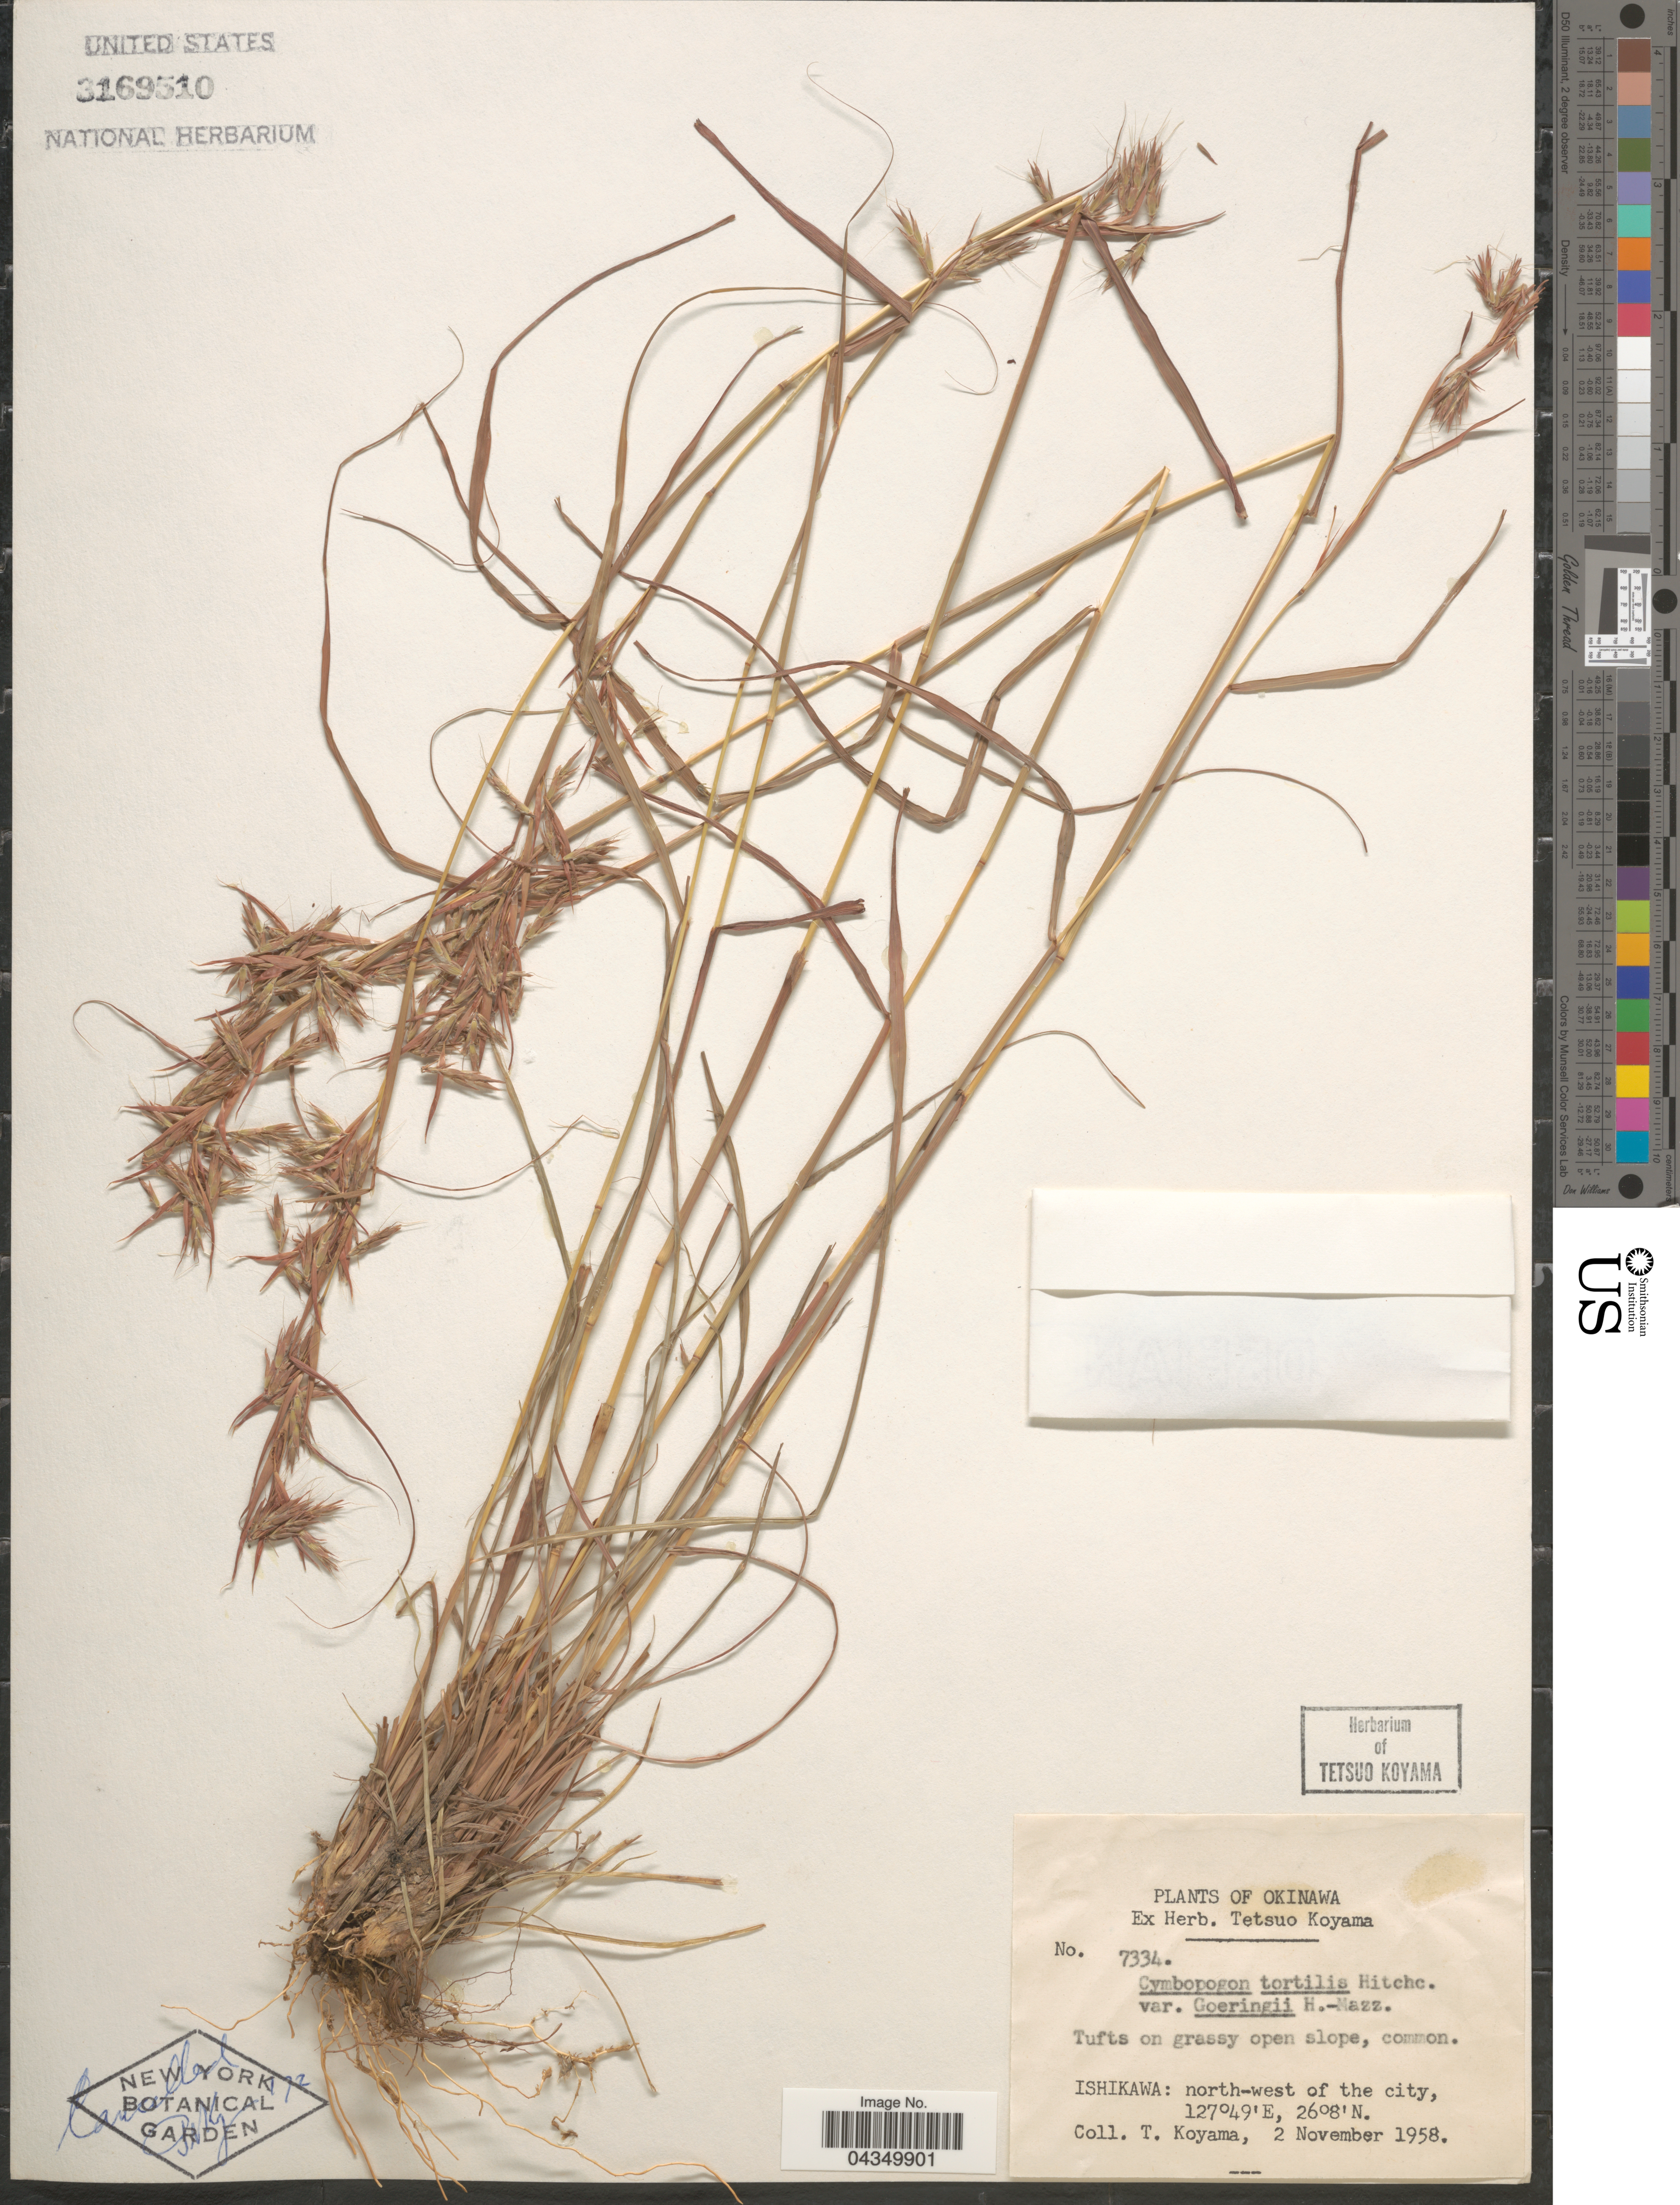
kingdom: Plantae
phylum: Tracheophyta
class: Liliopsida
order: Poales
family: Poaceae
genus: Cymbopogon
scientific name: Cymbopogon goeringii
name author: A. Camus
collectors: T. Koyama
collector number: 7334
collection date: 1958-11-02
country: Japan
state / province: Okinawa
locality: Okinawa. Ishikawa: North-west of the city.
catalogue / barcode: US 3169510